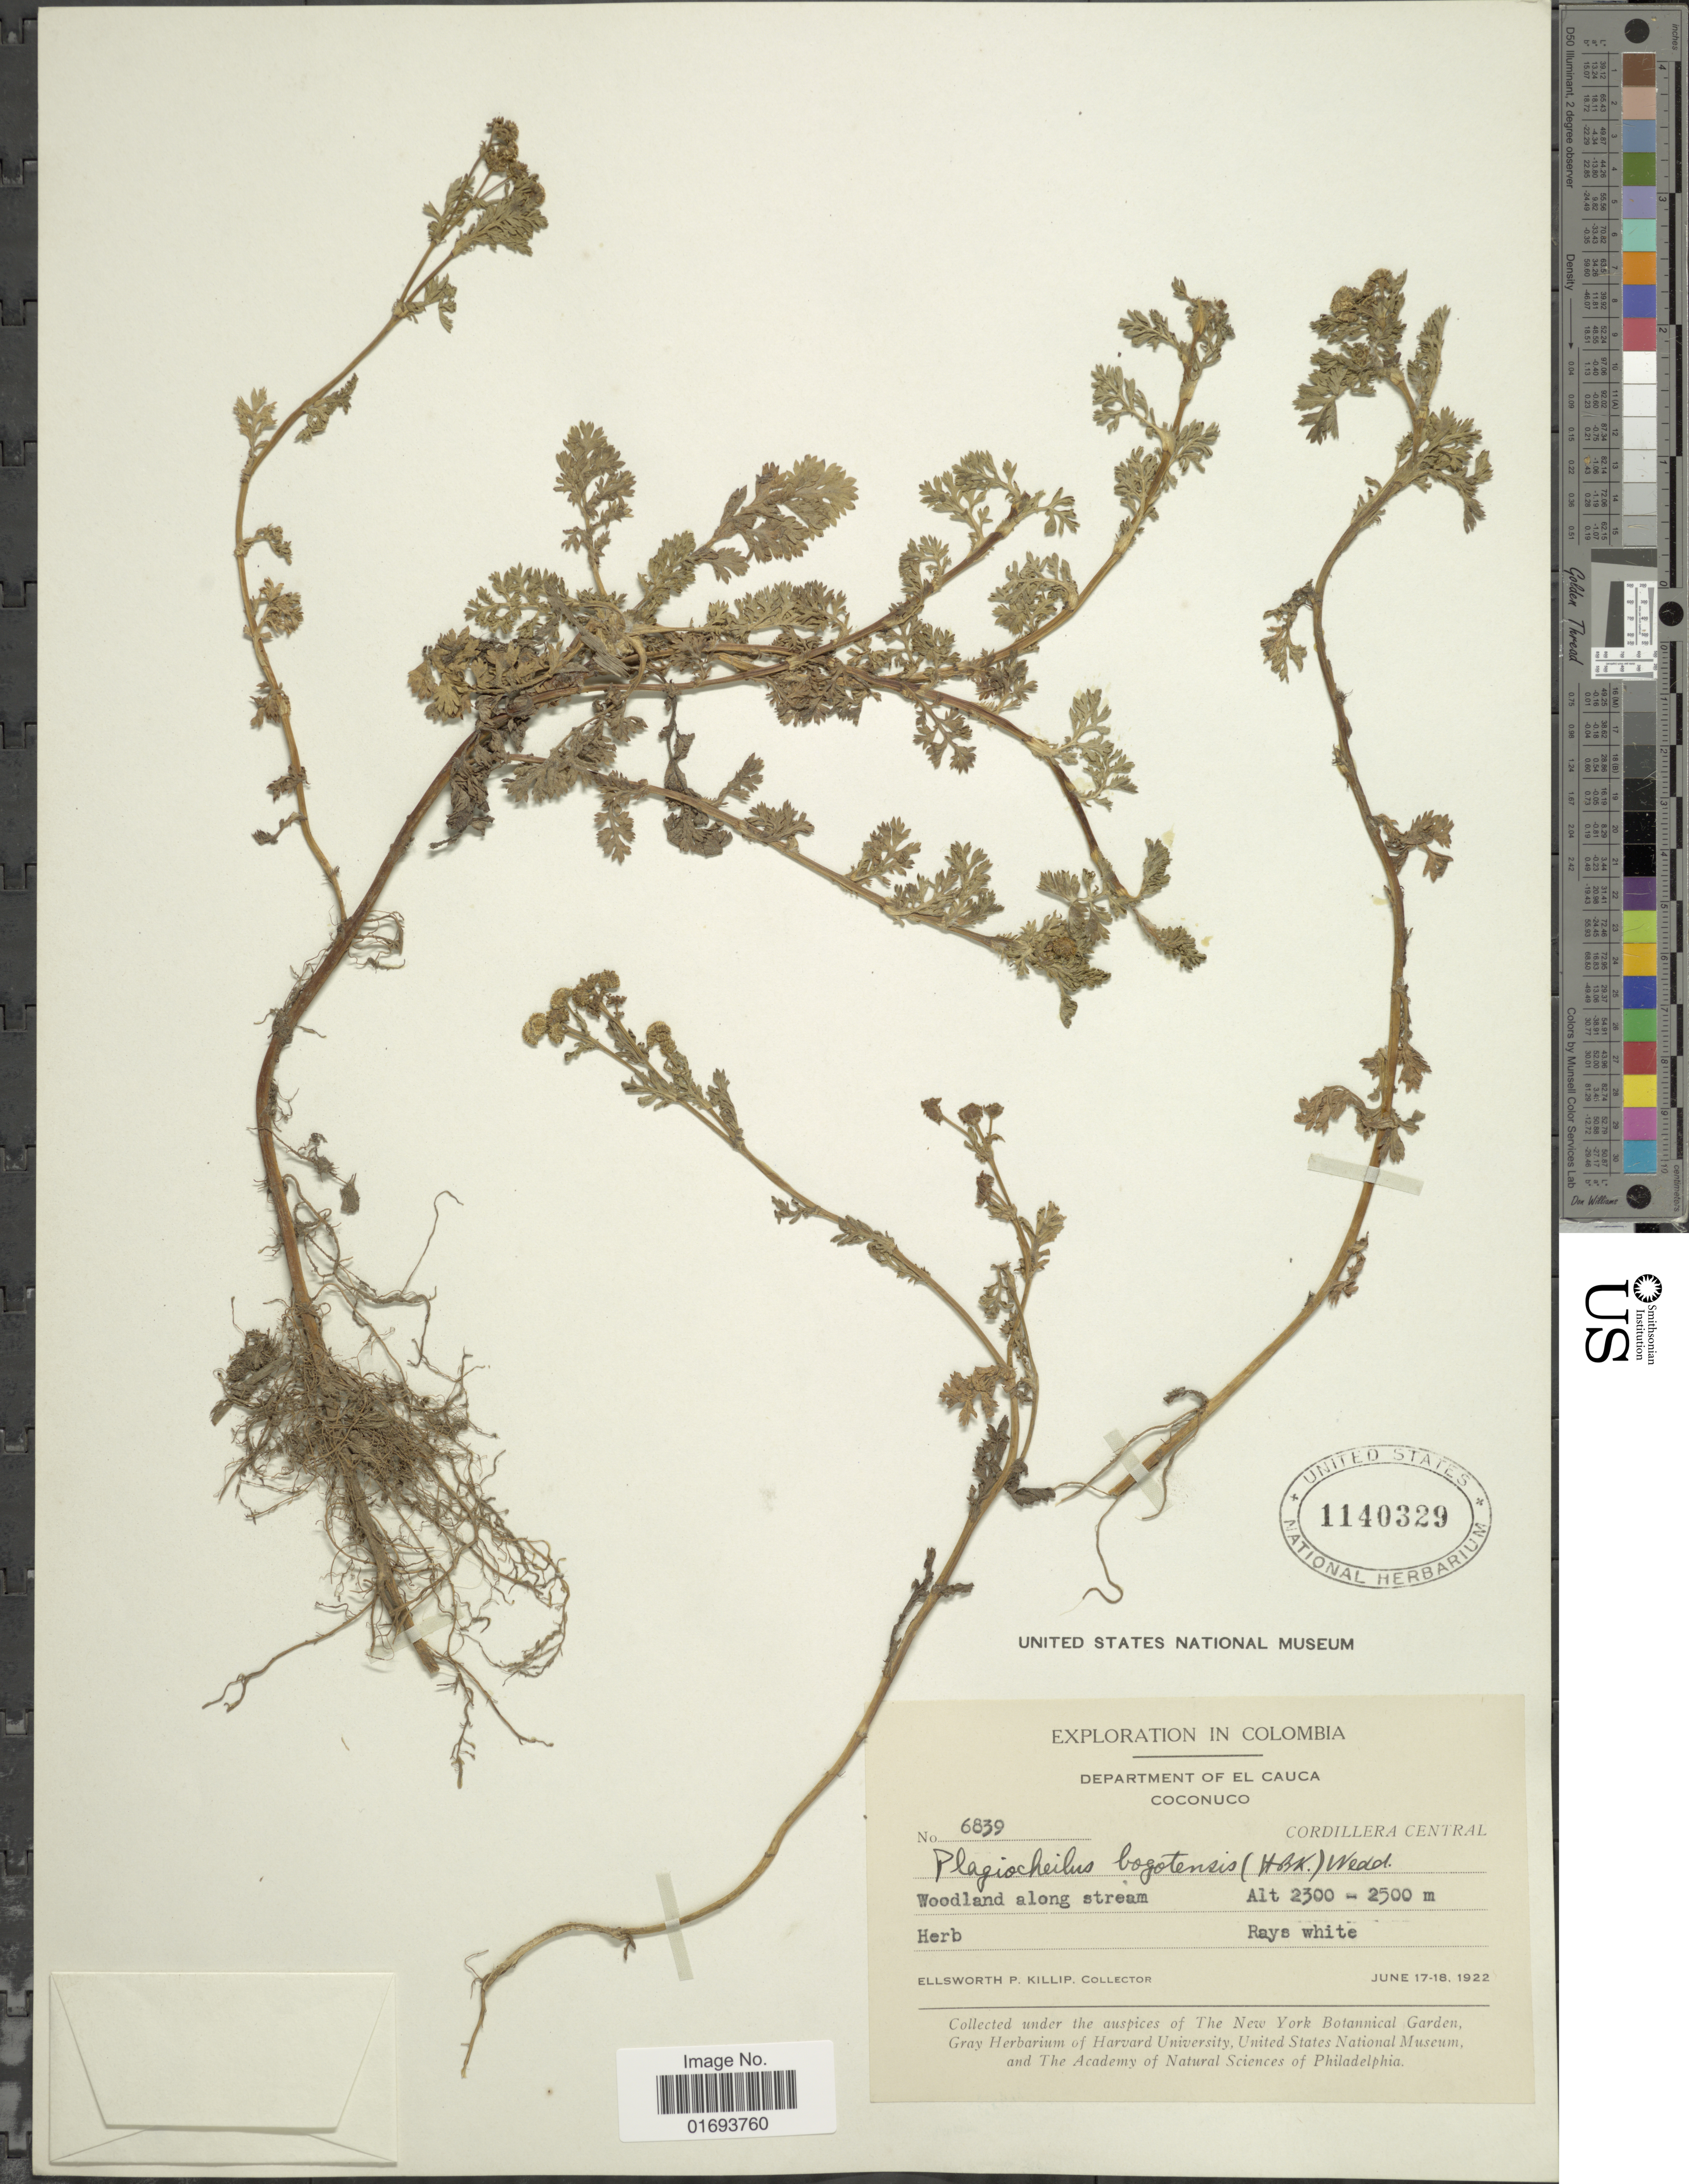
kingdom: Plantae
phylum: Tracheophyta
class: Magnoliopsida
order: Asterales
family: Asteraceae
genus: Plagiocheilus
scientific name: Plagiocheilus bogotensis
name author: (Kunth) Wedd.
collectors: E. P. Killip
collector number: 6839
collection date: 1922-06-17/1922-06-18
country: Colombia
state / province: Cauca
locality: Department of El Cauca. Coconuco. Woodland along stream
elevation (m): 2300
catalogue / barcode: US 1140329